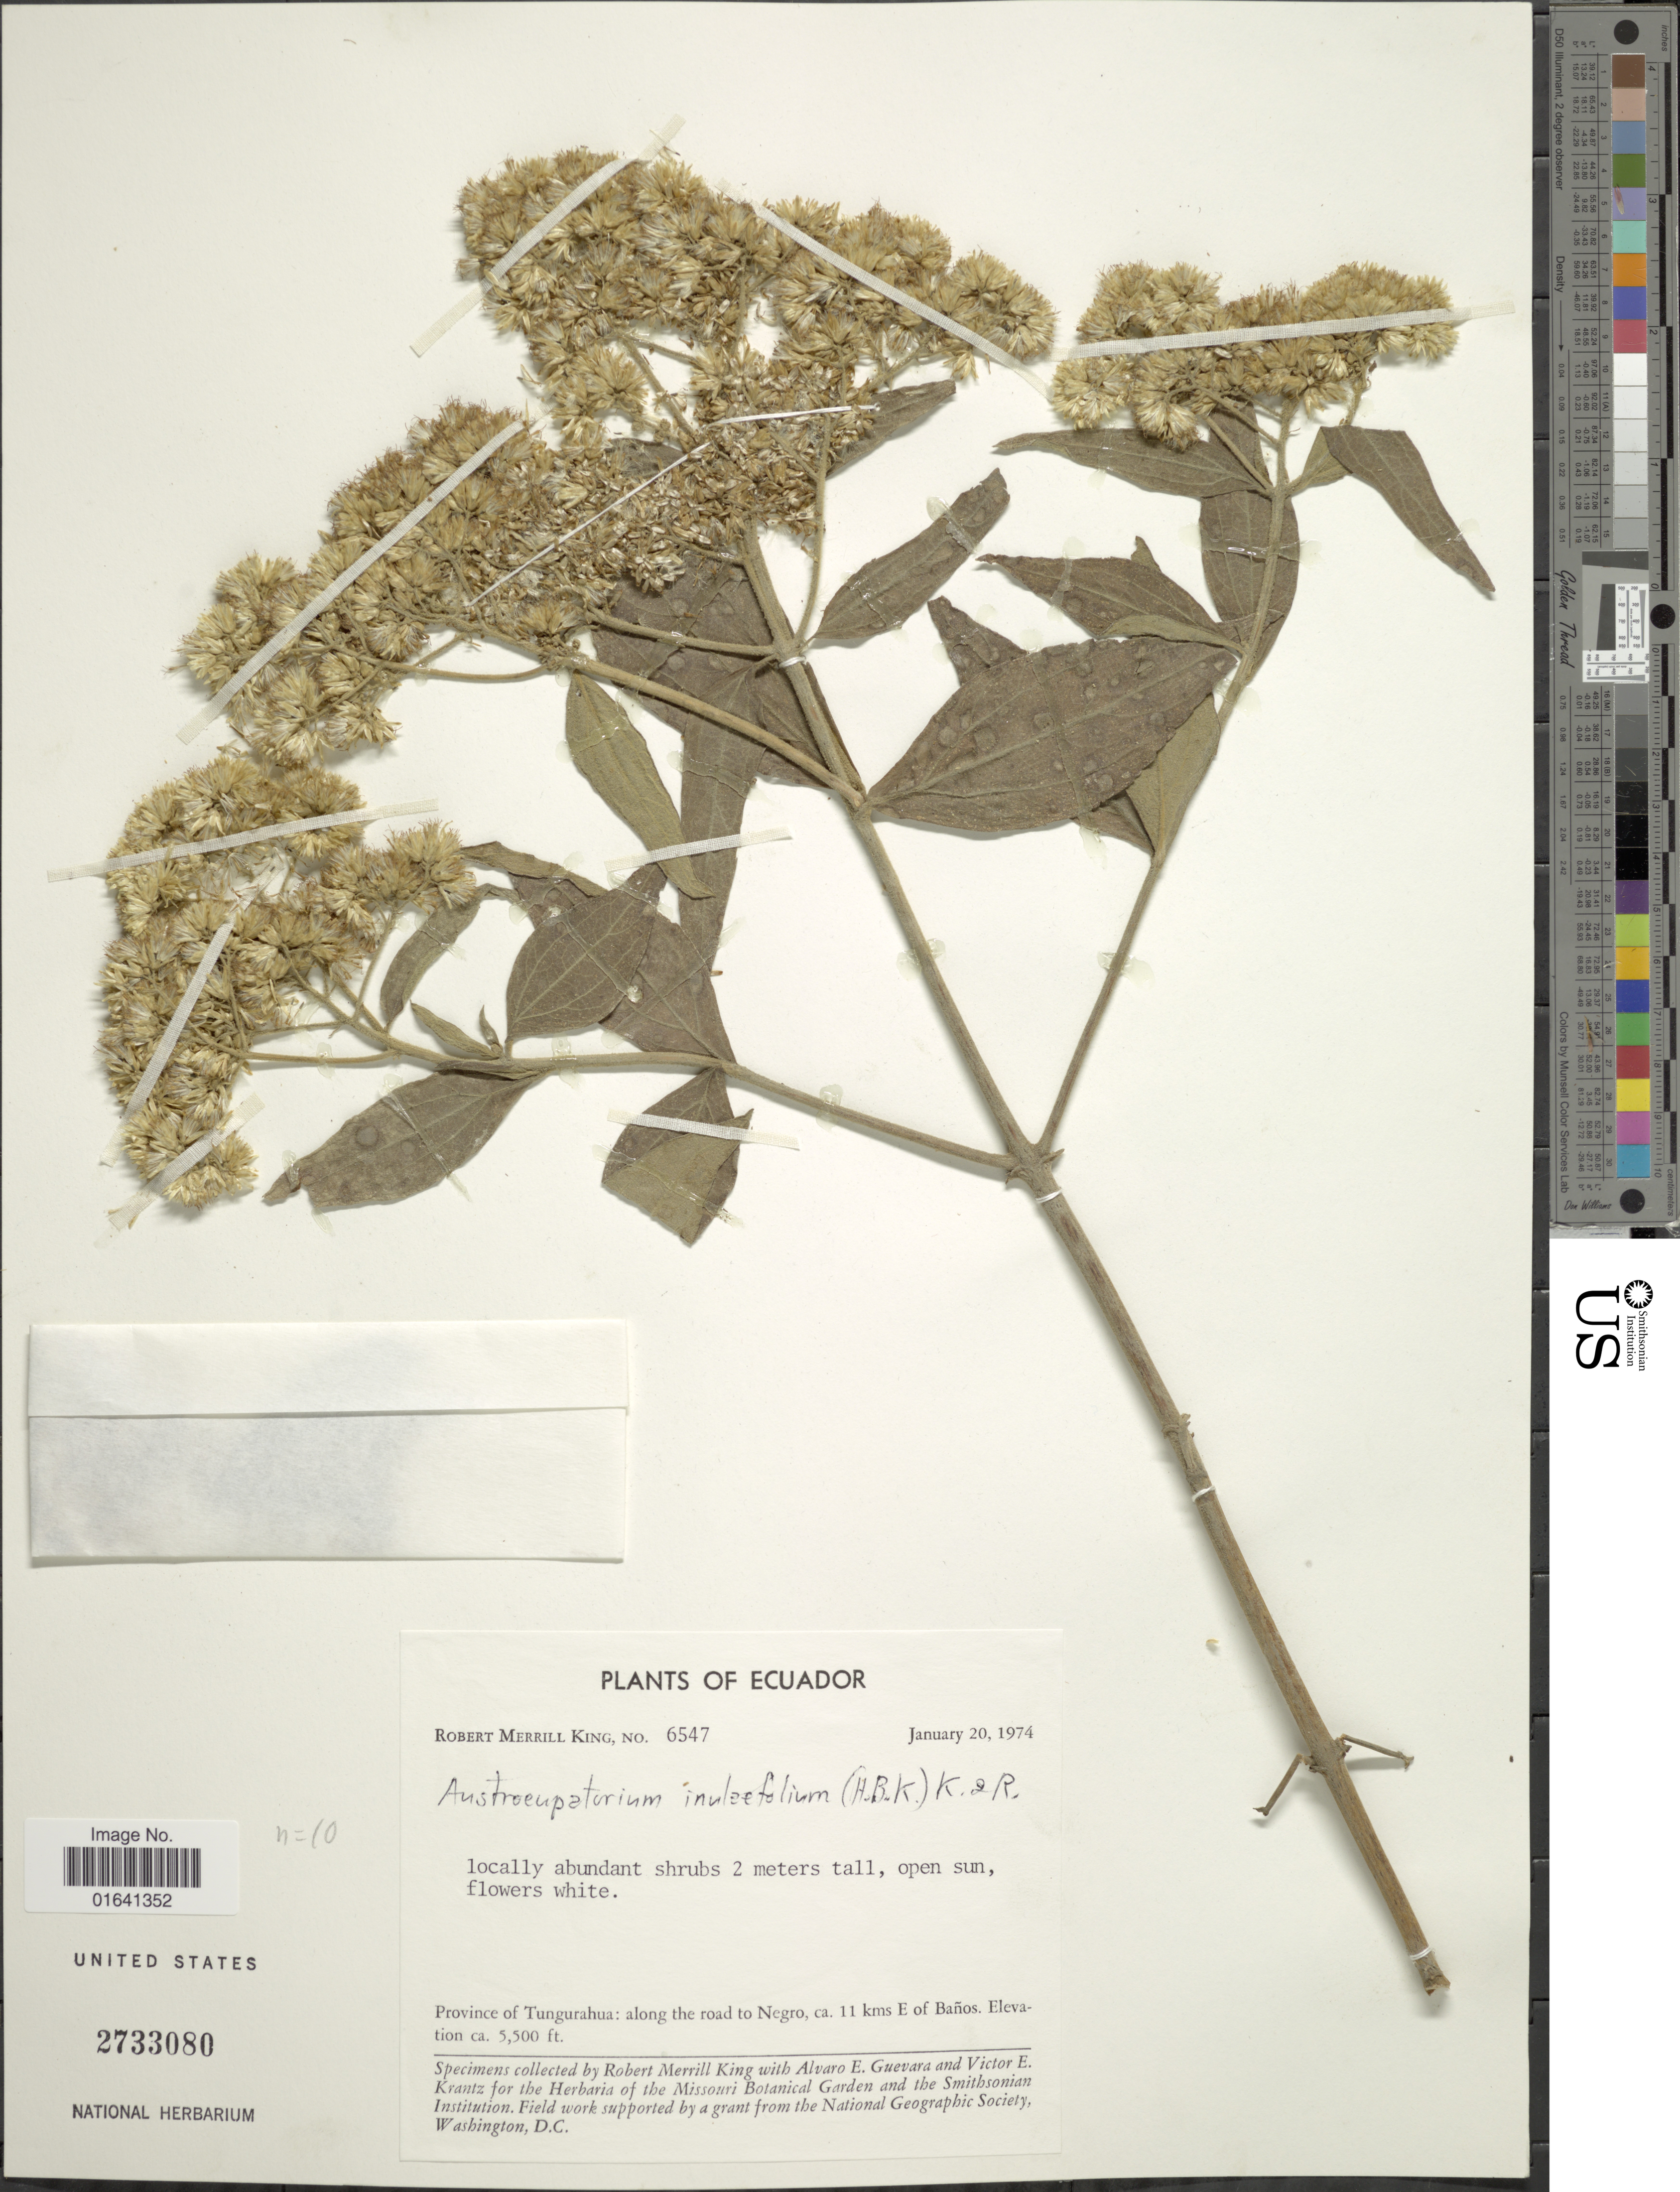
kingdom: Plantae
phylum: Tracheophyta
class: Magnoliopsida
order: Asterales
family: Asteraceae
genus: Austroeupatorium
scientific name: Austroeupatorium inulaefolium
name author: (Kunth) R.M. King & H. Rob.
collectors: R. M. King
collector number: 6547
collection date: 1974-01-20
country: Ecuador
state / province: Tungurahua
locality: Along the road to Negro, ca. 11 kms E of Baños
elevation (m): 1676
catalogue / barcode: US 2733080